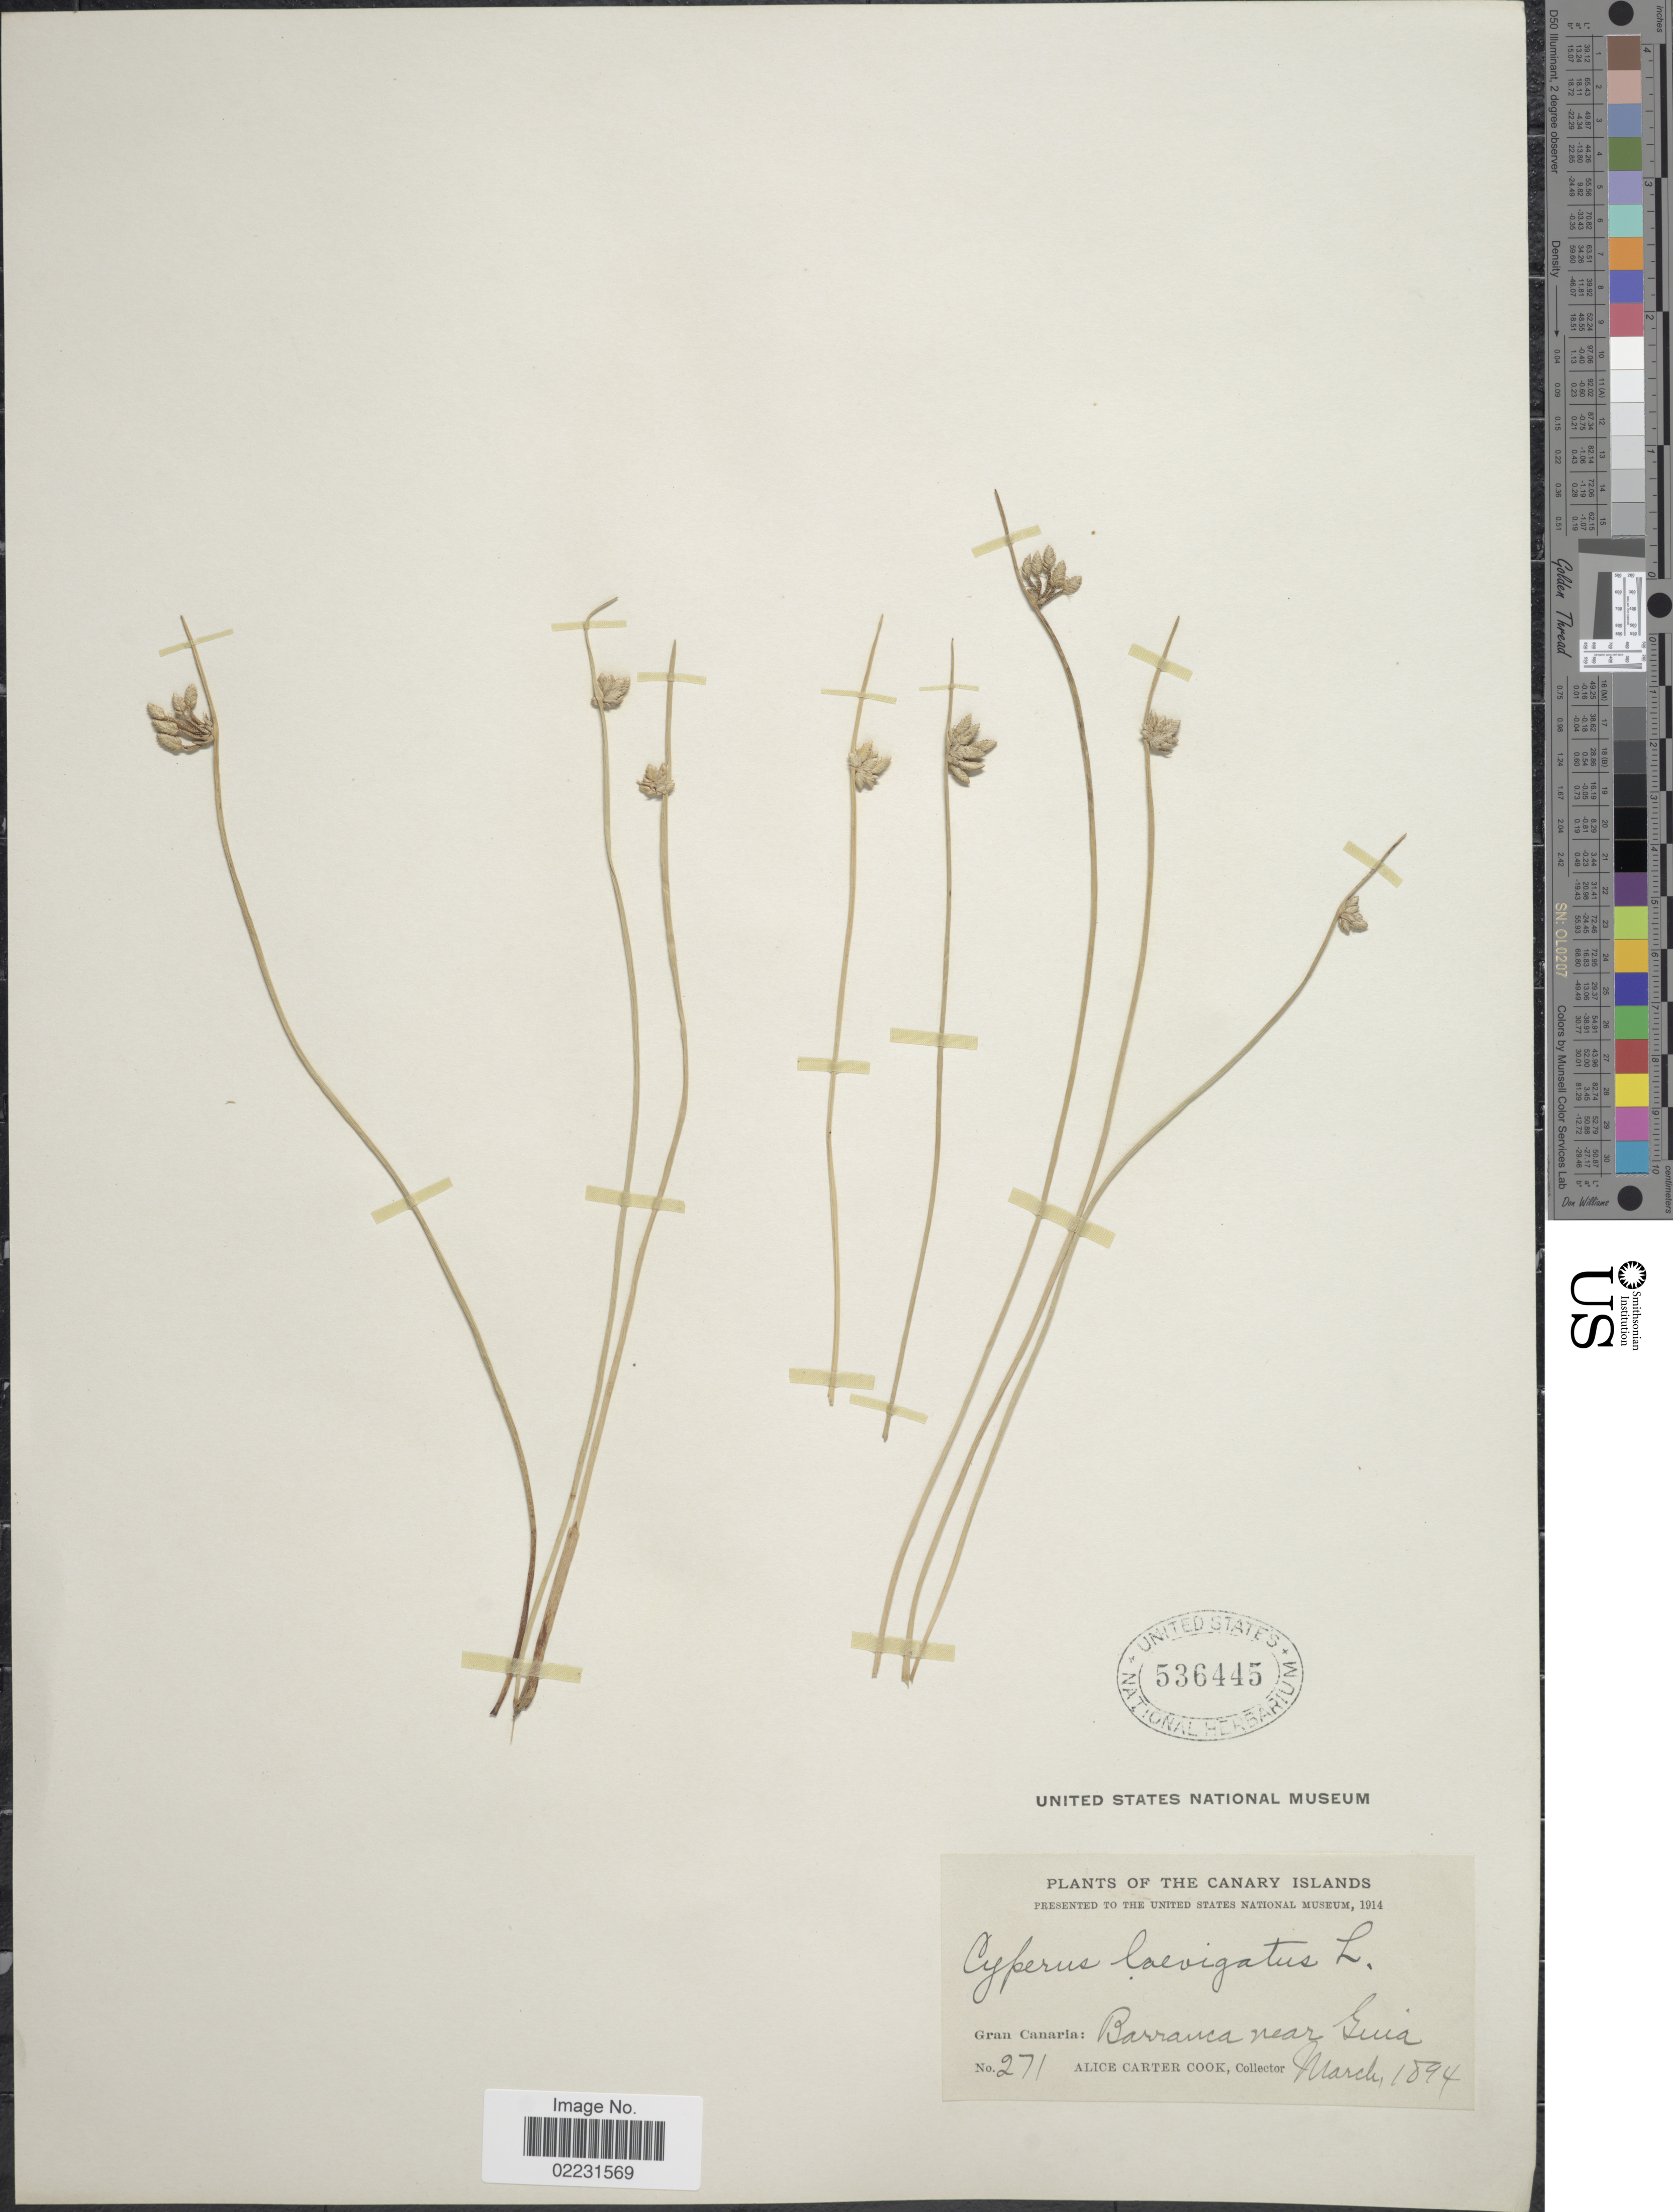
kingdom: Plantae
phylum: Tracheophyta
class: Liliopsida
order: Poales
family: Cyperaceae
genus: Cyperus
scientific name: Cyperus laevigatus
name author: L.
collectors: Alice C. Cook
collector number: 271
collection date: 1894-03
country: Spain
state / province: Canarias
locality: The Canary Islands, Gran Canaria, Barranca near Guia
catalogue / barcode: US 536445